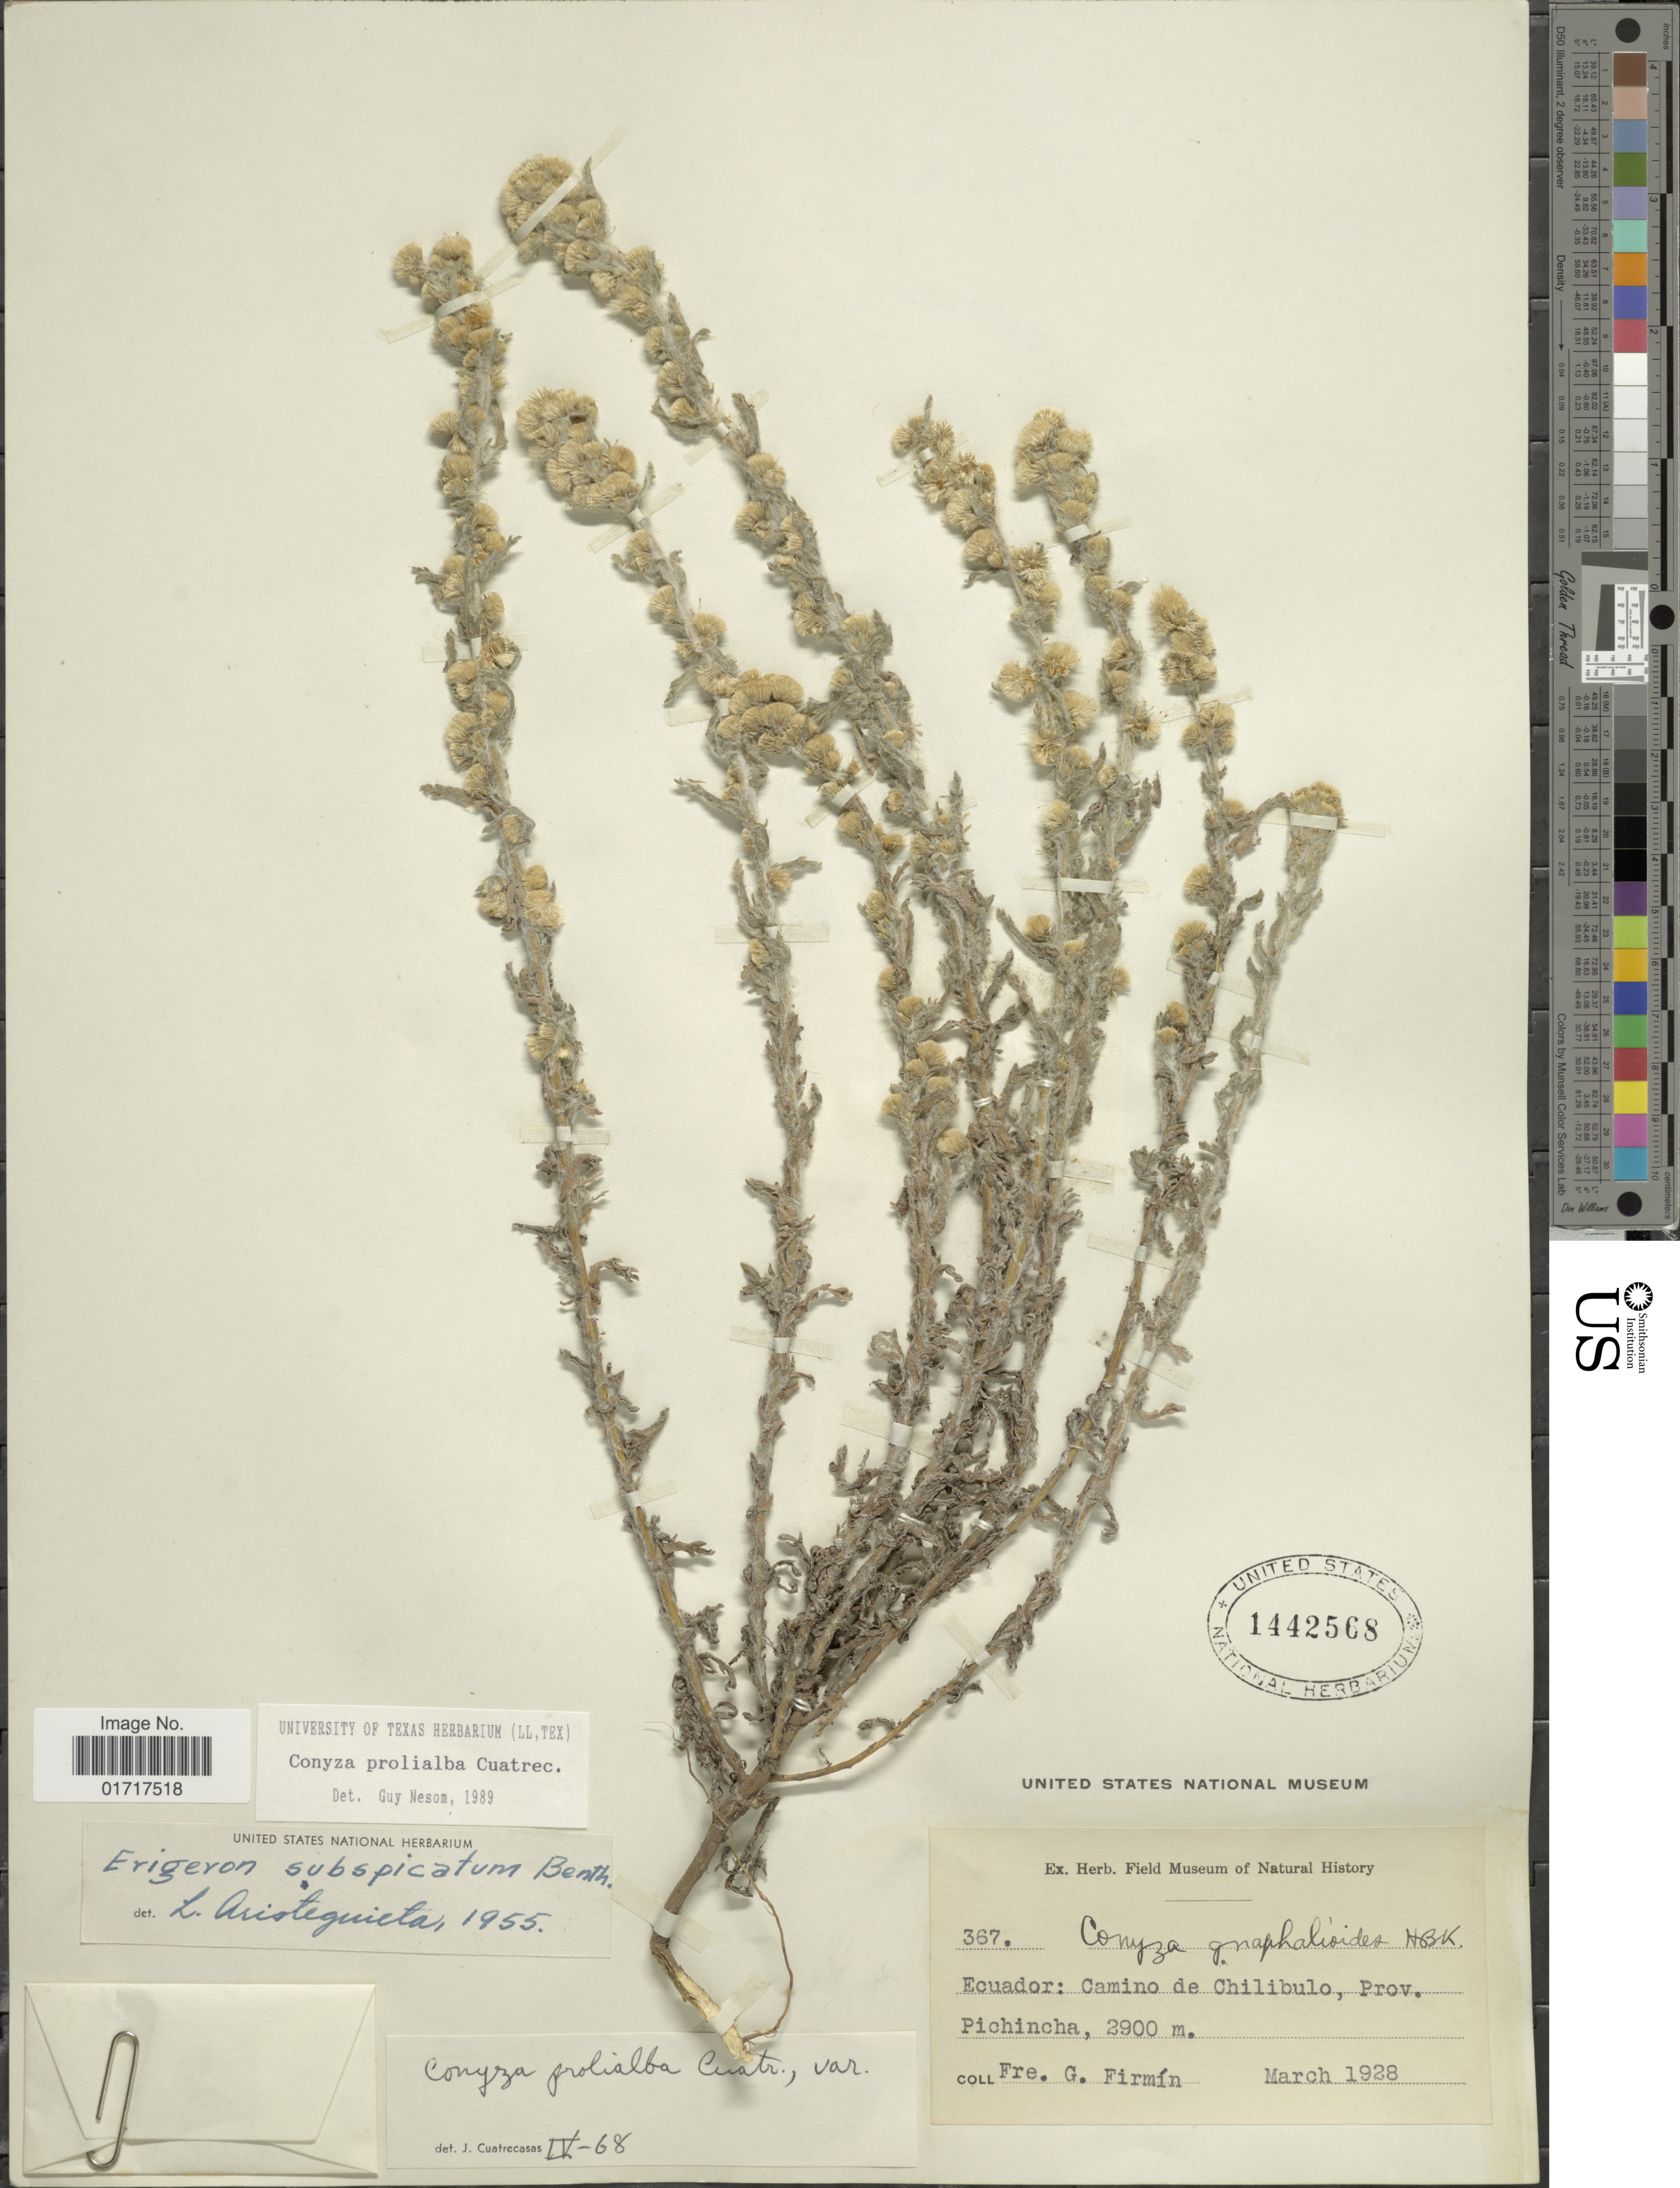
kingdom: Plantae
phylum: Tracheophyta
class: Magnoliopsida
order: Asterales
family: Asteraceae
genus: Conyza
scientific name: Conyza prolialba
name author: Cuatrec.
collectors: F. Firmin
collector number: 367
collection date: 1928-03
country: Ecuador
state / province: Pichincha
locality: Ecuador: Camino de Chilibulo, Prov. Pichincha.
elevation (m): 2900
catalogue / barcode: US 1442568